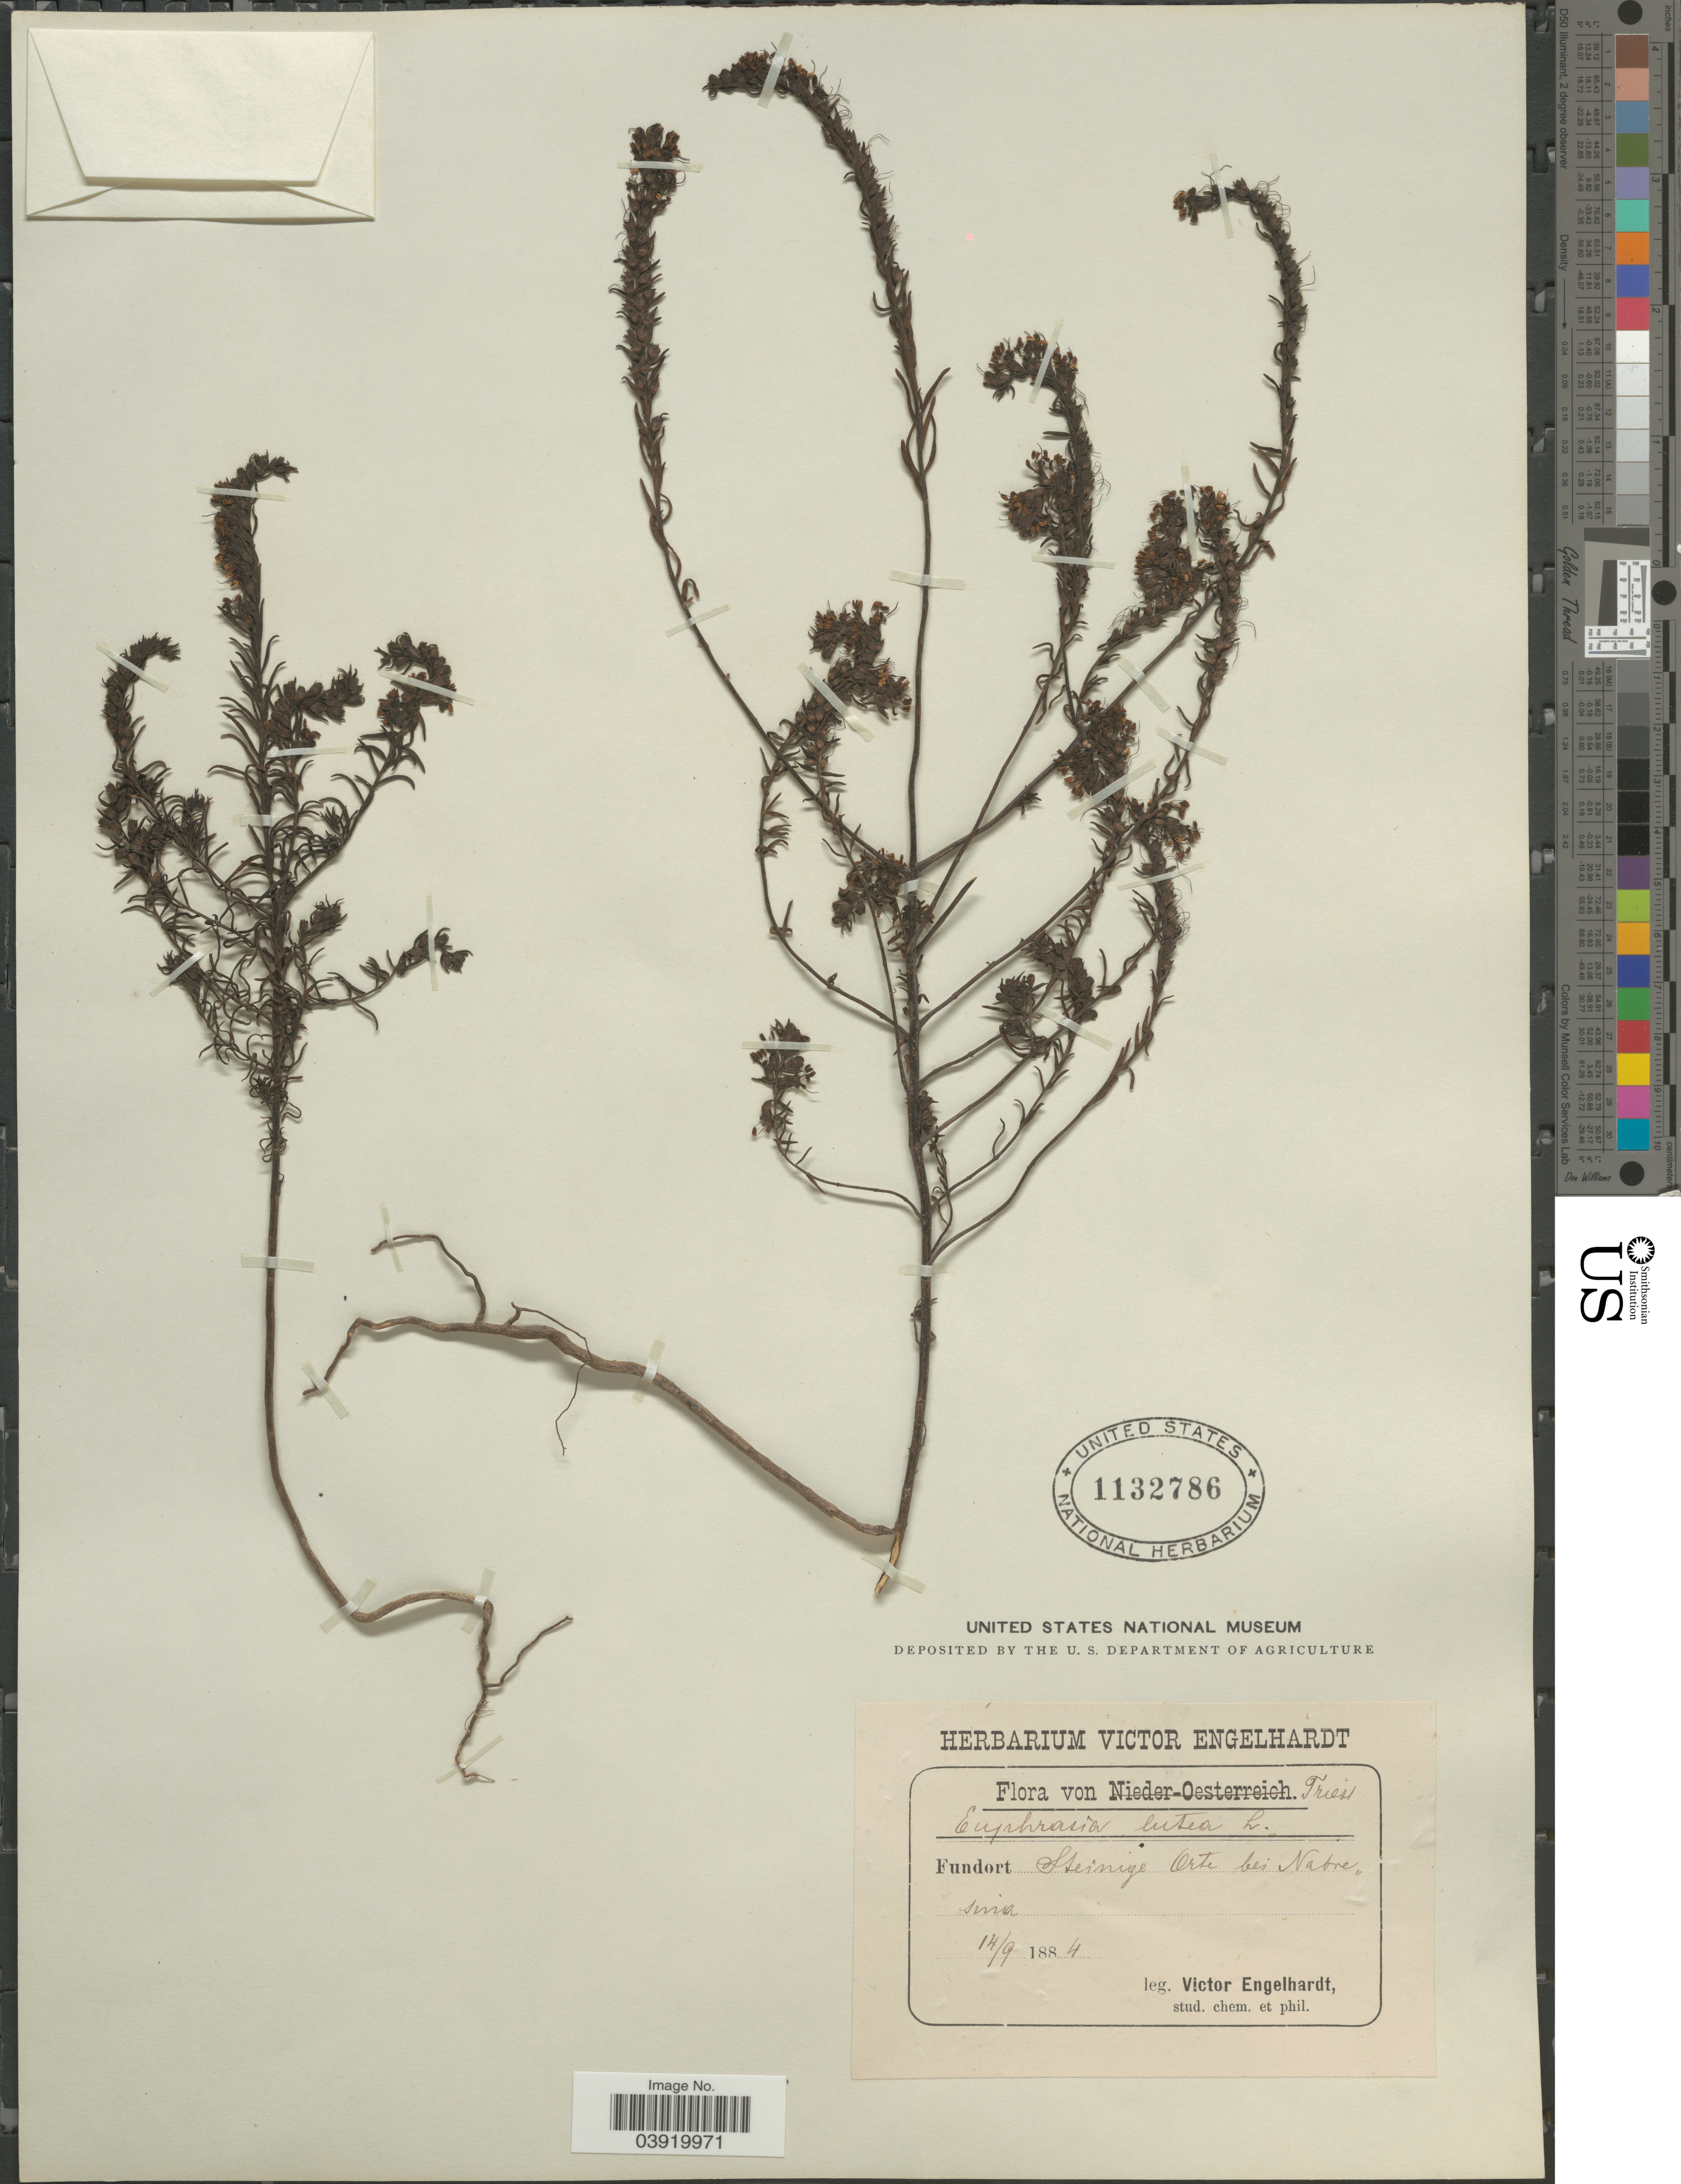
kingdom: Plantae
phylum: Tracheophyta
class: Magnoliopsida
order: Lamiales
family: Orobanchaceae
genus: Odontites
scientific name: Odontites luteus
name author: (L.) Clairv.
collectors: V. Engelhardt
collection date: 1884-09-14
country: Italy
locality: Triest. Steinige Orte bei Nabre.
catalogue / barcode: US 1132786